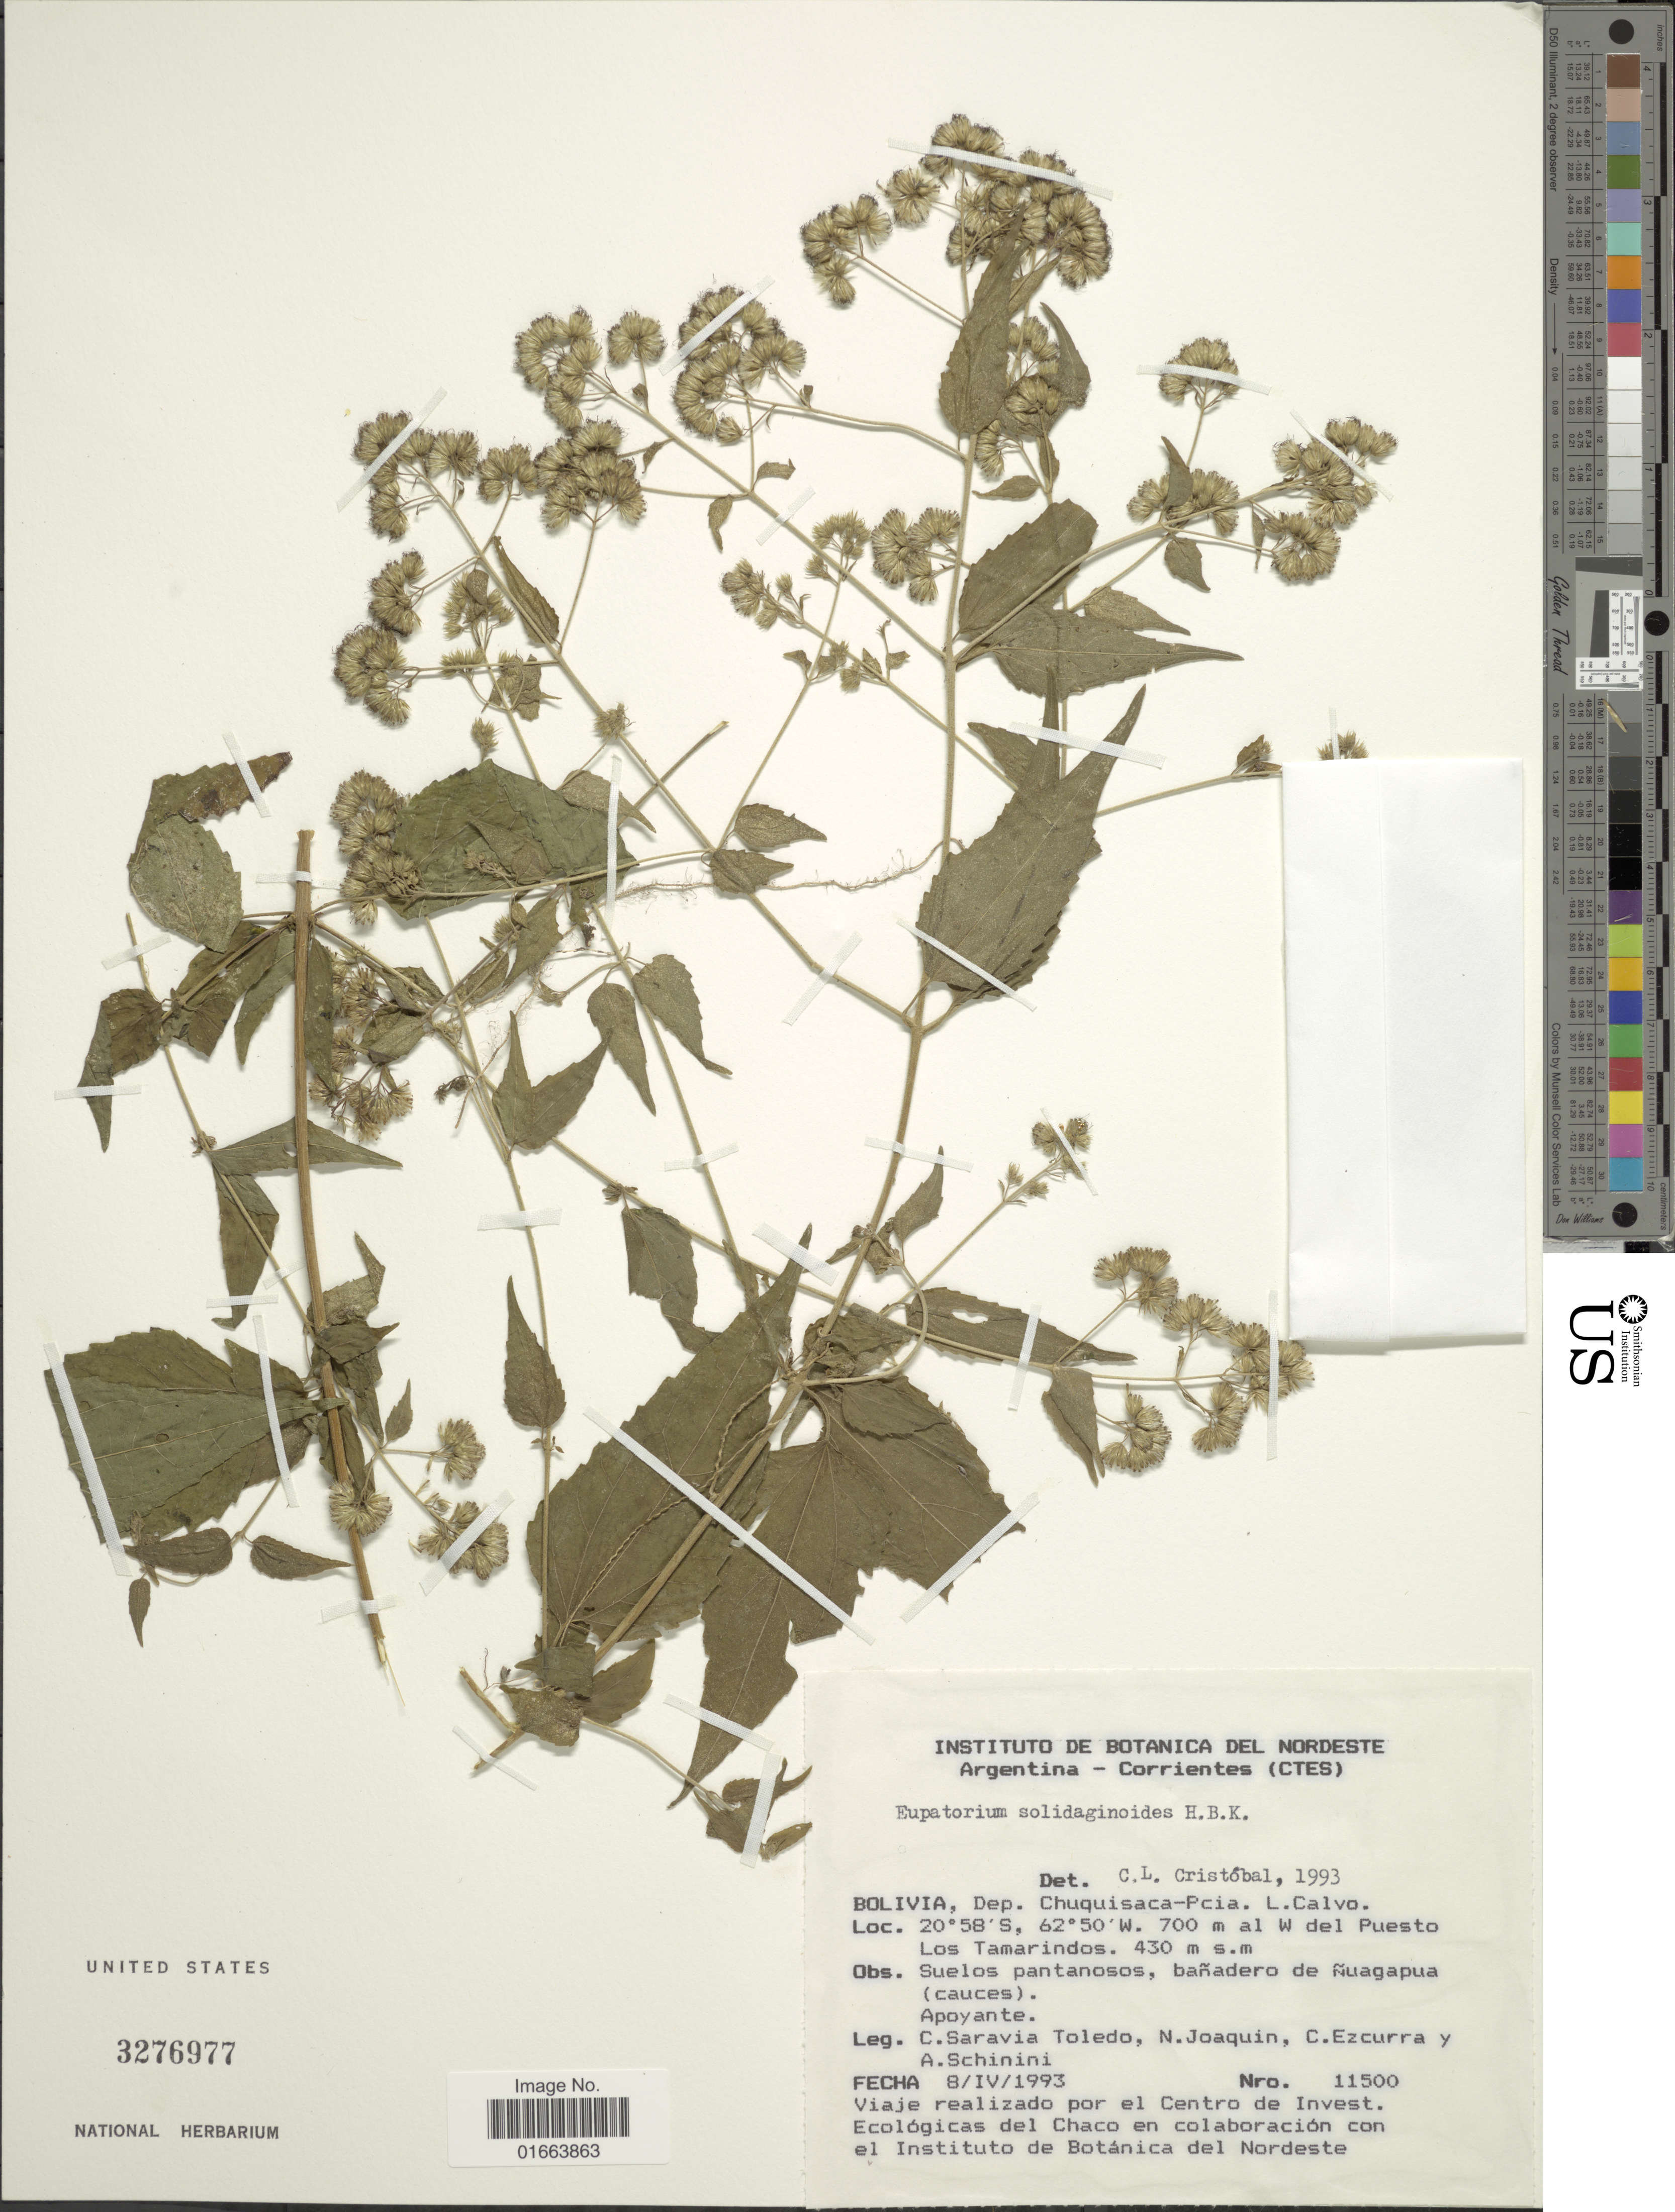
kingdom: Plantae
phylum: Tracheophyta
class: Magnoliopsida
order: Asterales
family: Asteraceae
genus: Koanophyllon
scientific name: Koanophyllon stipulifera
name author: (Rusby) R.M. King & H. Rob.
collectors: C. Saravia T., N. Joaquin, C. Ezcurra & A. Schinini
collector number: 11500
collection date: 1993-04-08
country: Bolivia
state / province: Chuquisaca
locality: L. Calvo. al W del Puesto Los Tamarindos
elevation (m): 430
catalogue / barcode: US 3276977